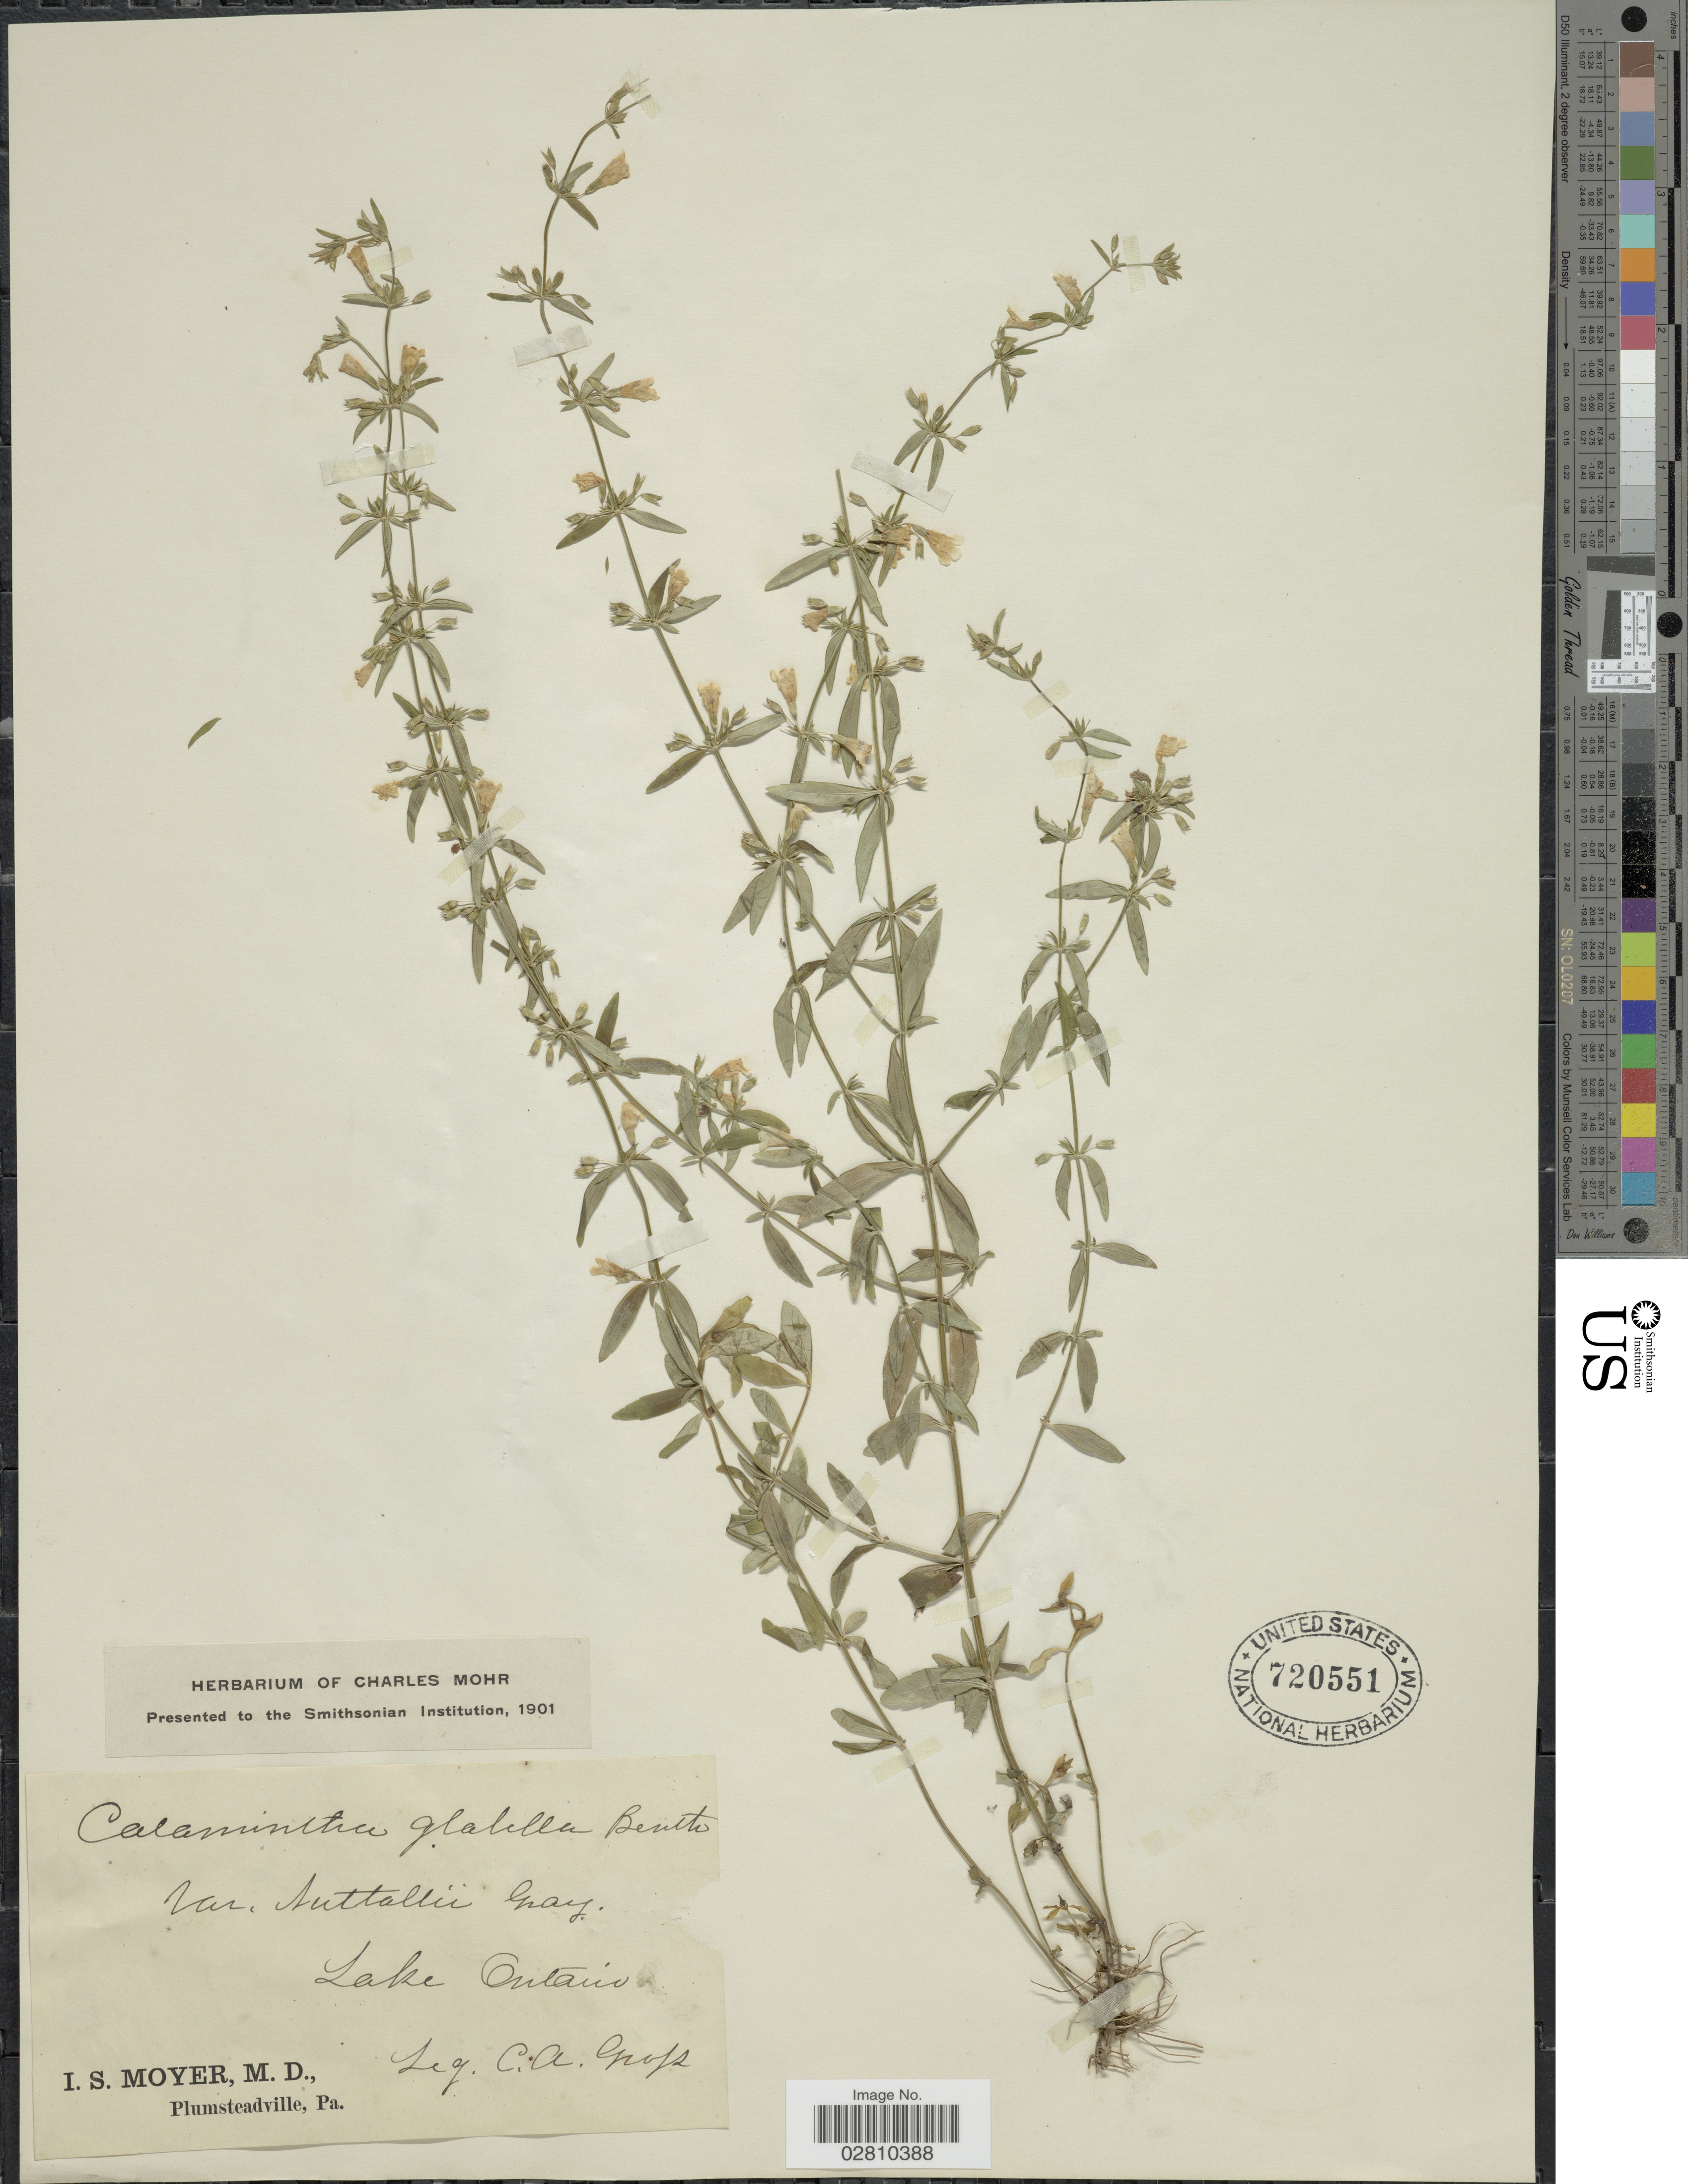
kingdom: Plantae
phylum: Tracheophyta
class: Magnoliopsida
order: Lamiales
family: Lamiaceae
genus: Clinopodium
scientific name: Clinopodium glabrum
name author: (Nutt.) Kuntze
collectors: C. Grofs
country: United States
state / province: Pennsylvania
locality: Lake Ontario. Plumsteadville, Pa.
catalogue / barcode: US 720551